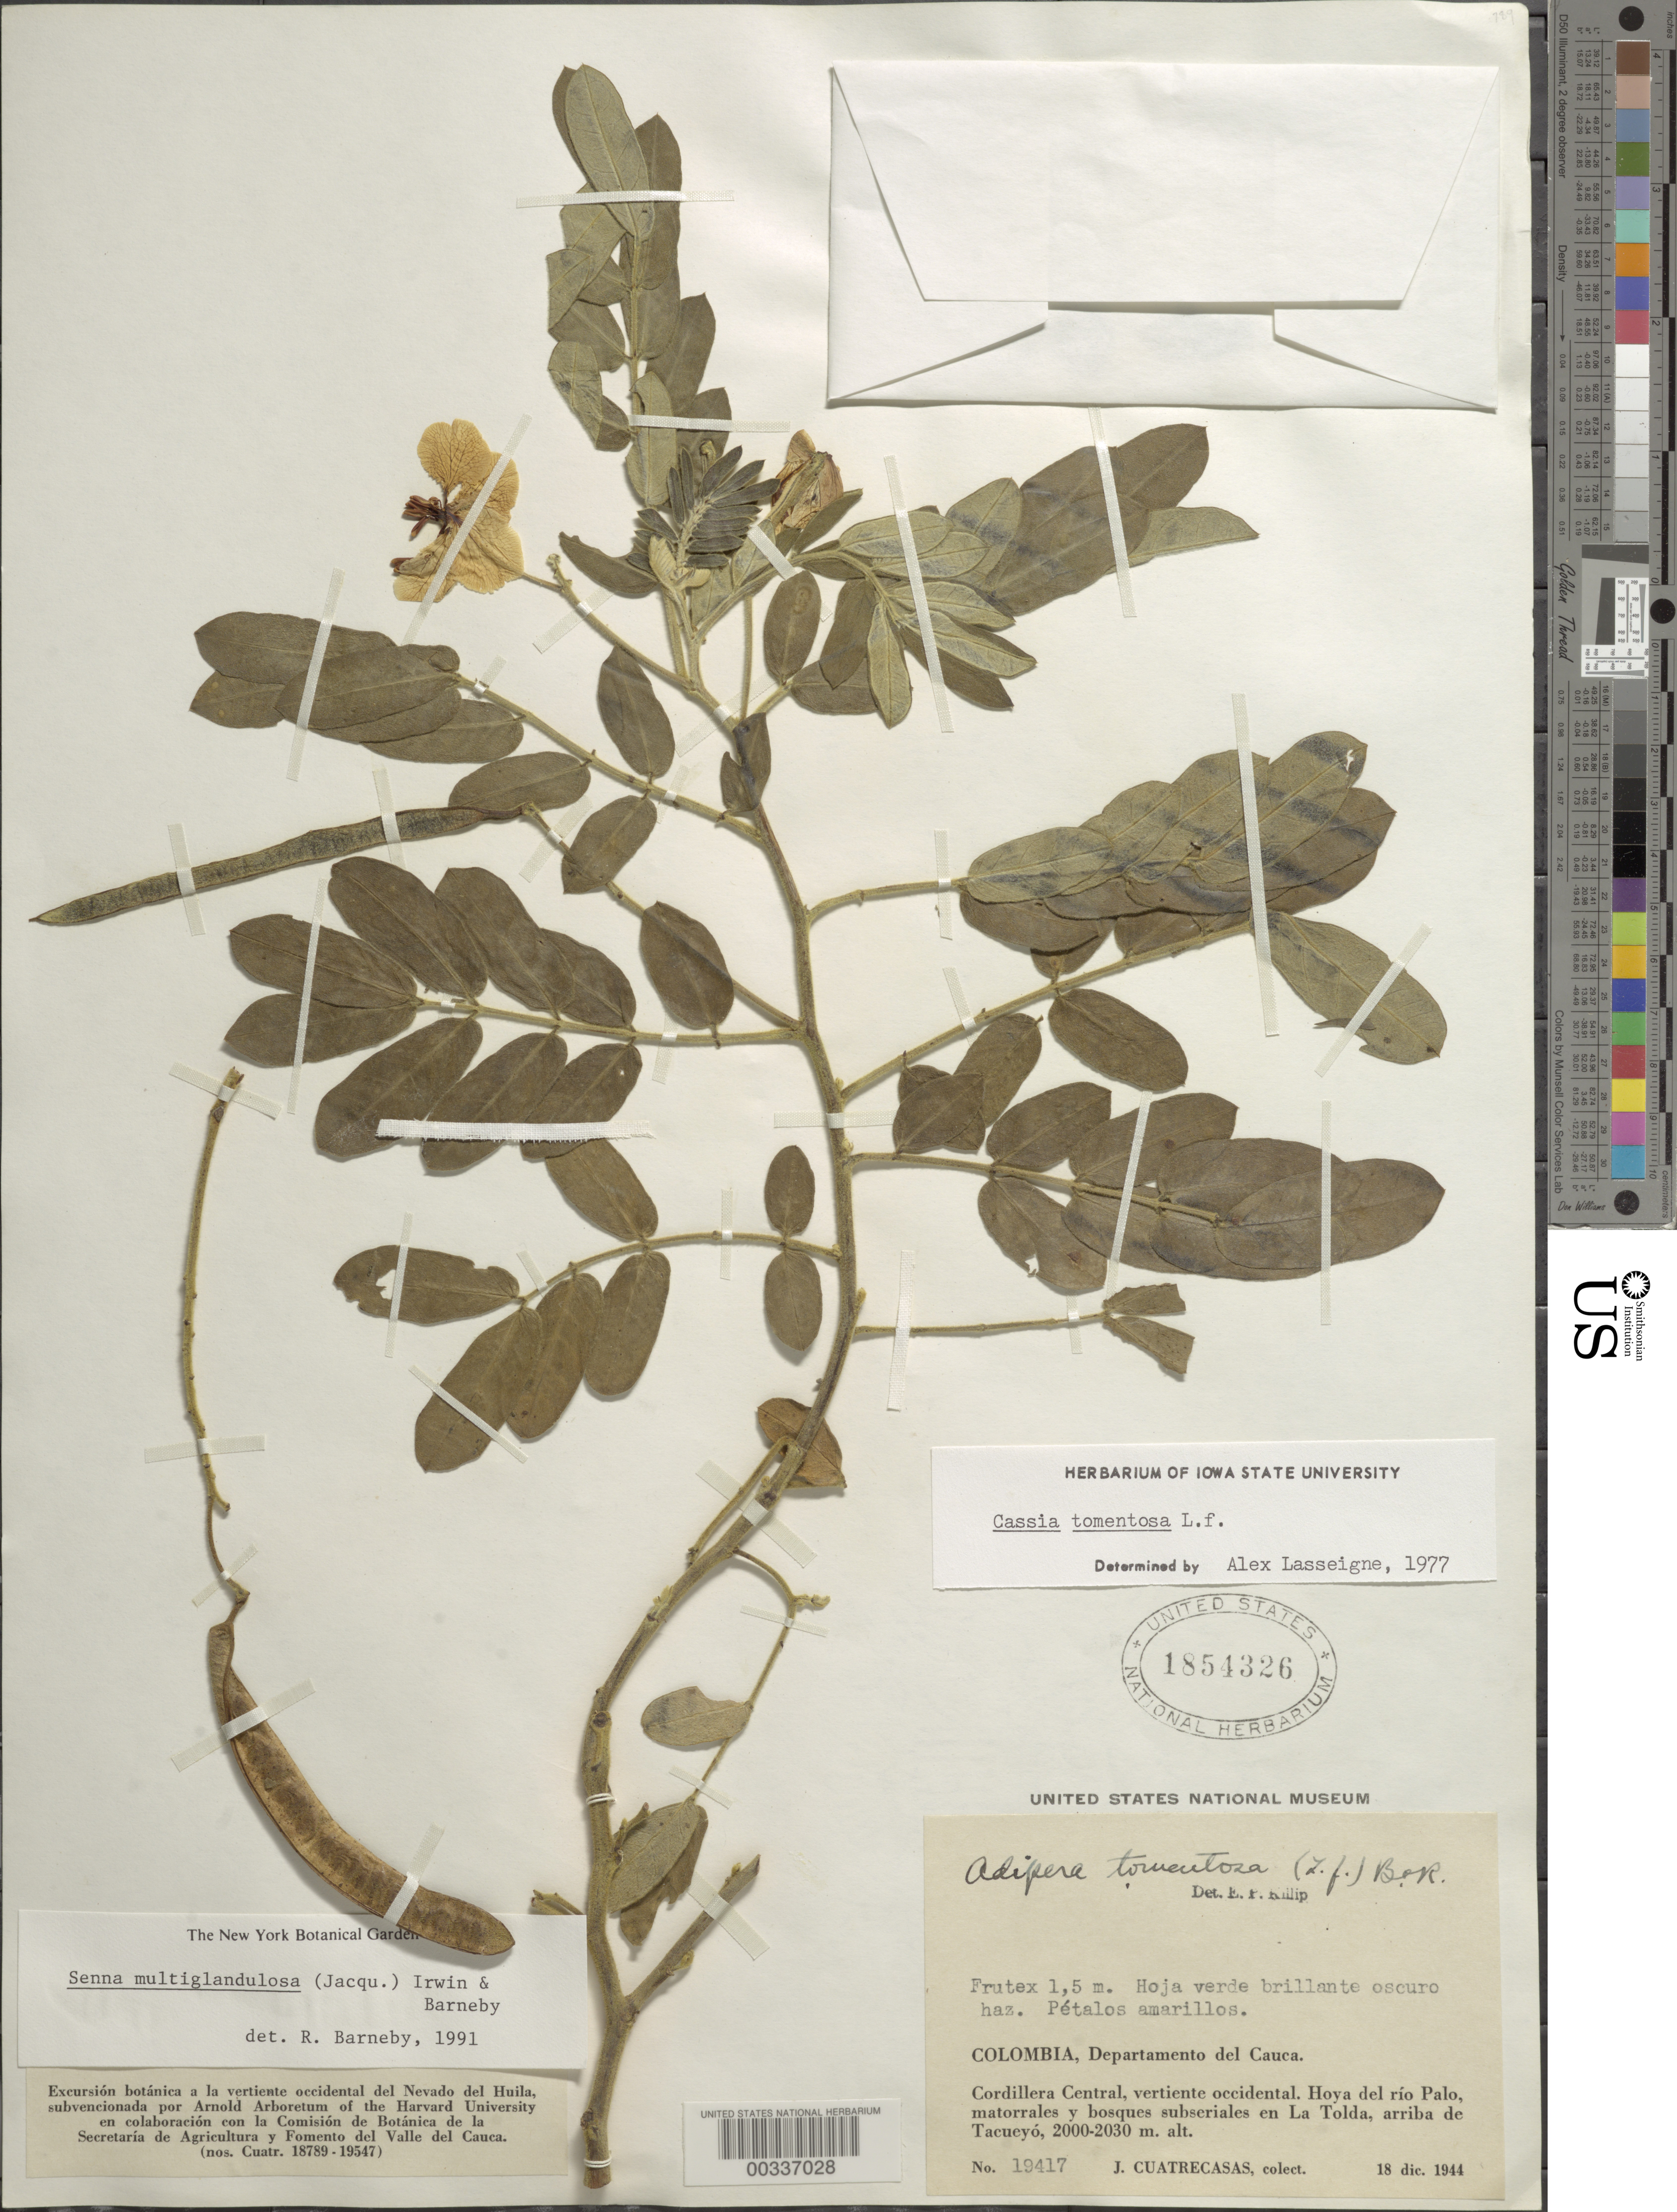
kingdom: Plantae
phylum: Tracheophyta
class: Magnoliopsida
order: Fabales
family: Fabaceae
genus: Senna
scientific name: Senna multiglandulosa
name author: (Jacq.) H.S. Irwin & Barneby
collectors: J. Cuatrecasas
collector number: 19417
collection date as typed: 18 Dec 1944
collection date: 1944-12-18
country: Colombia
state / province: Cauca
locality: Cordillera Central, Vertiente Occidental; Hoya del Rio Palo; La Tolda, above Tacueyo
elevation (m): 2000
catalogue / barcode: US 1854326